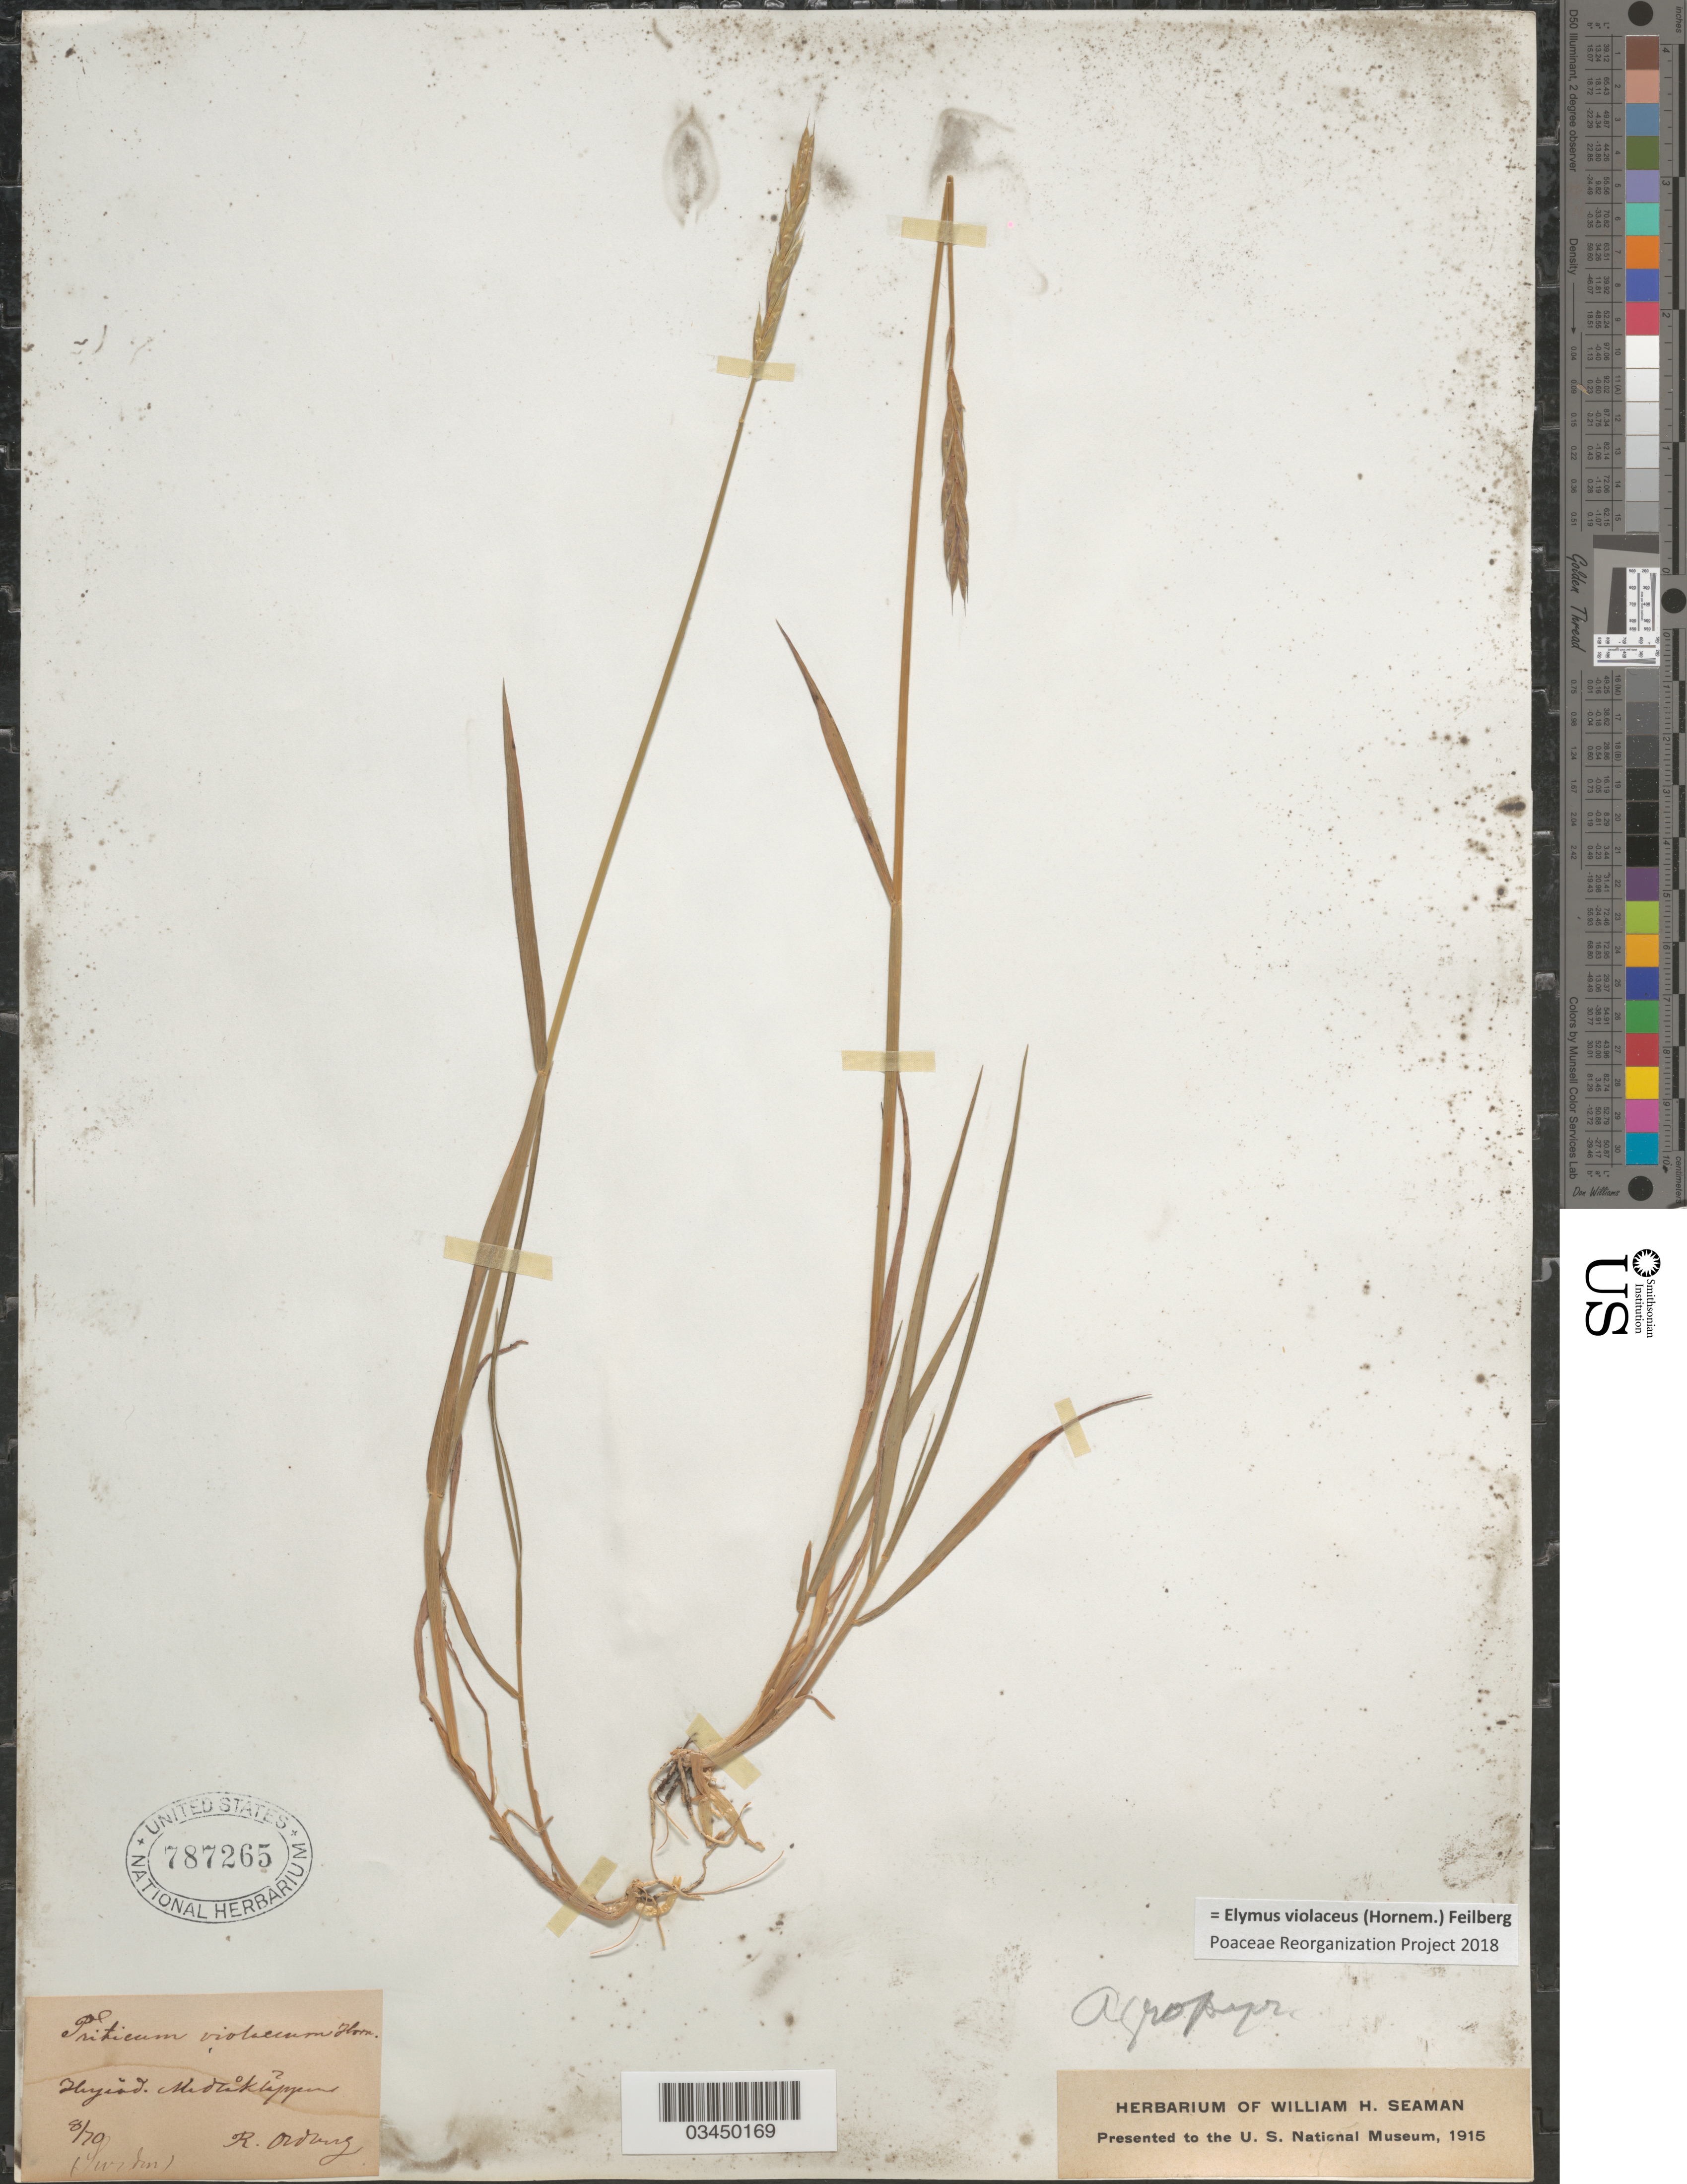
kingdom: Plantae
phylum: Tracheophyta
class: Liliopsida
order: Poales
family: Poaceae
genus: Elymus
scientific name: Elymus violaceus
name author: (Hornem.) Feilberg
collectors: R. Oldberg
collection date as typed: Transcribed d/m/y: /8/70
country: Sweden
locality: Heyeåd. Midlåkläppen.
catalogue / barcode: US 787265